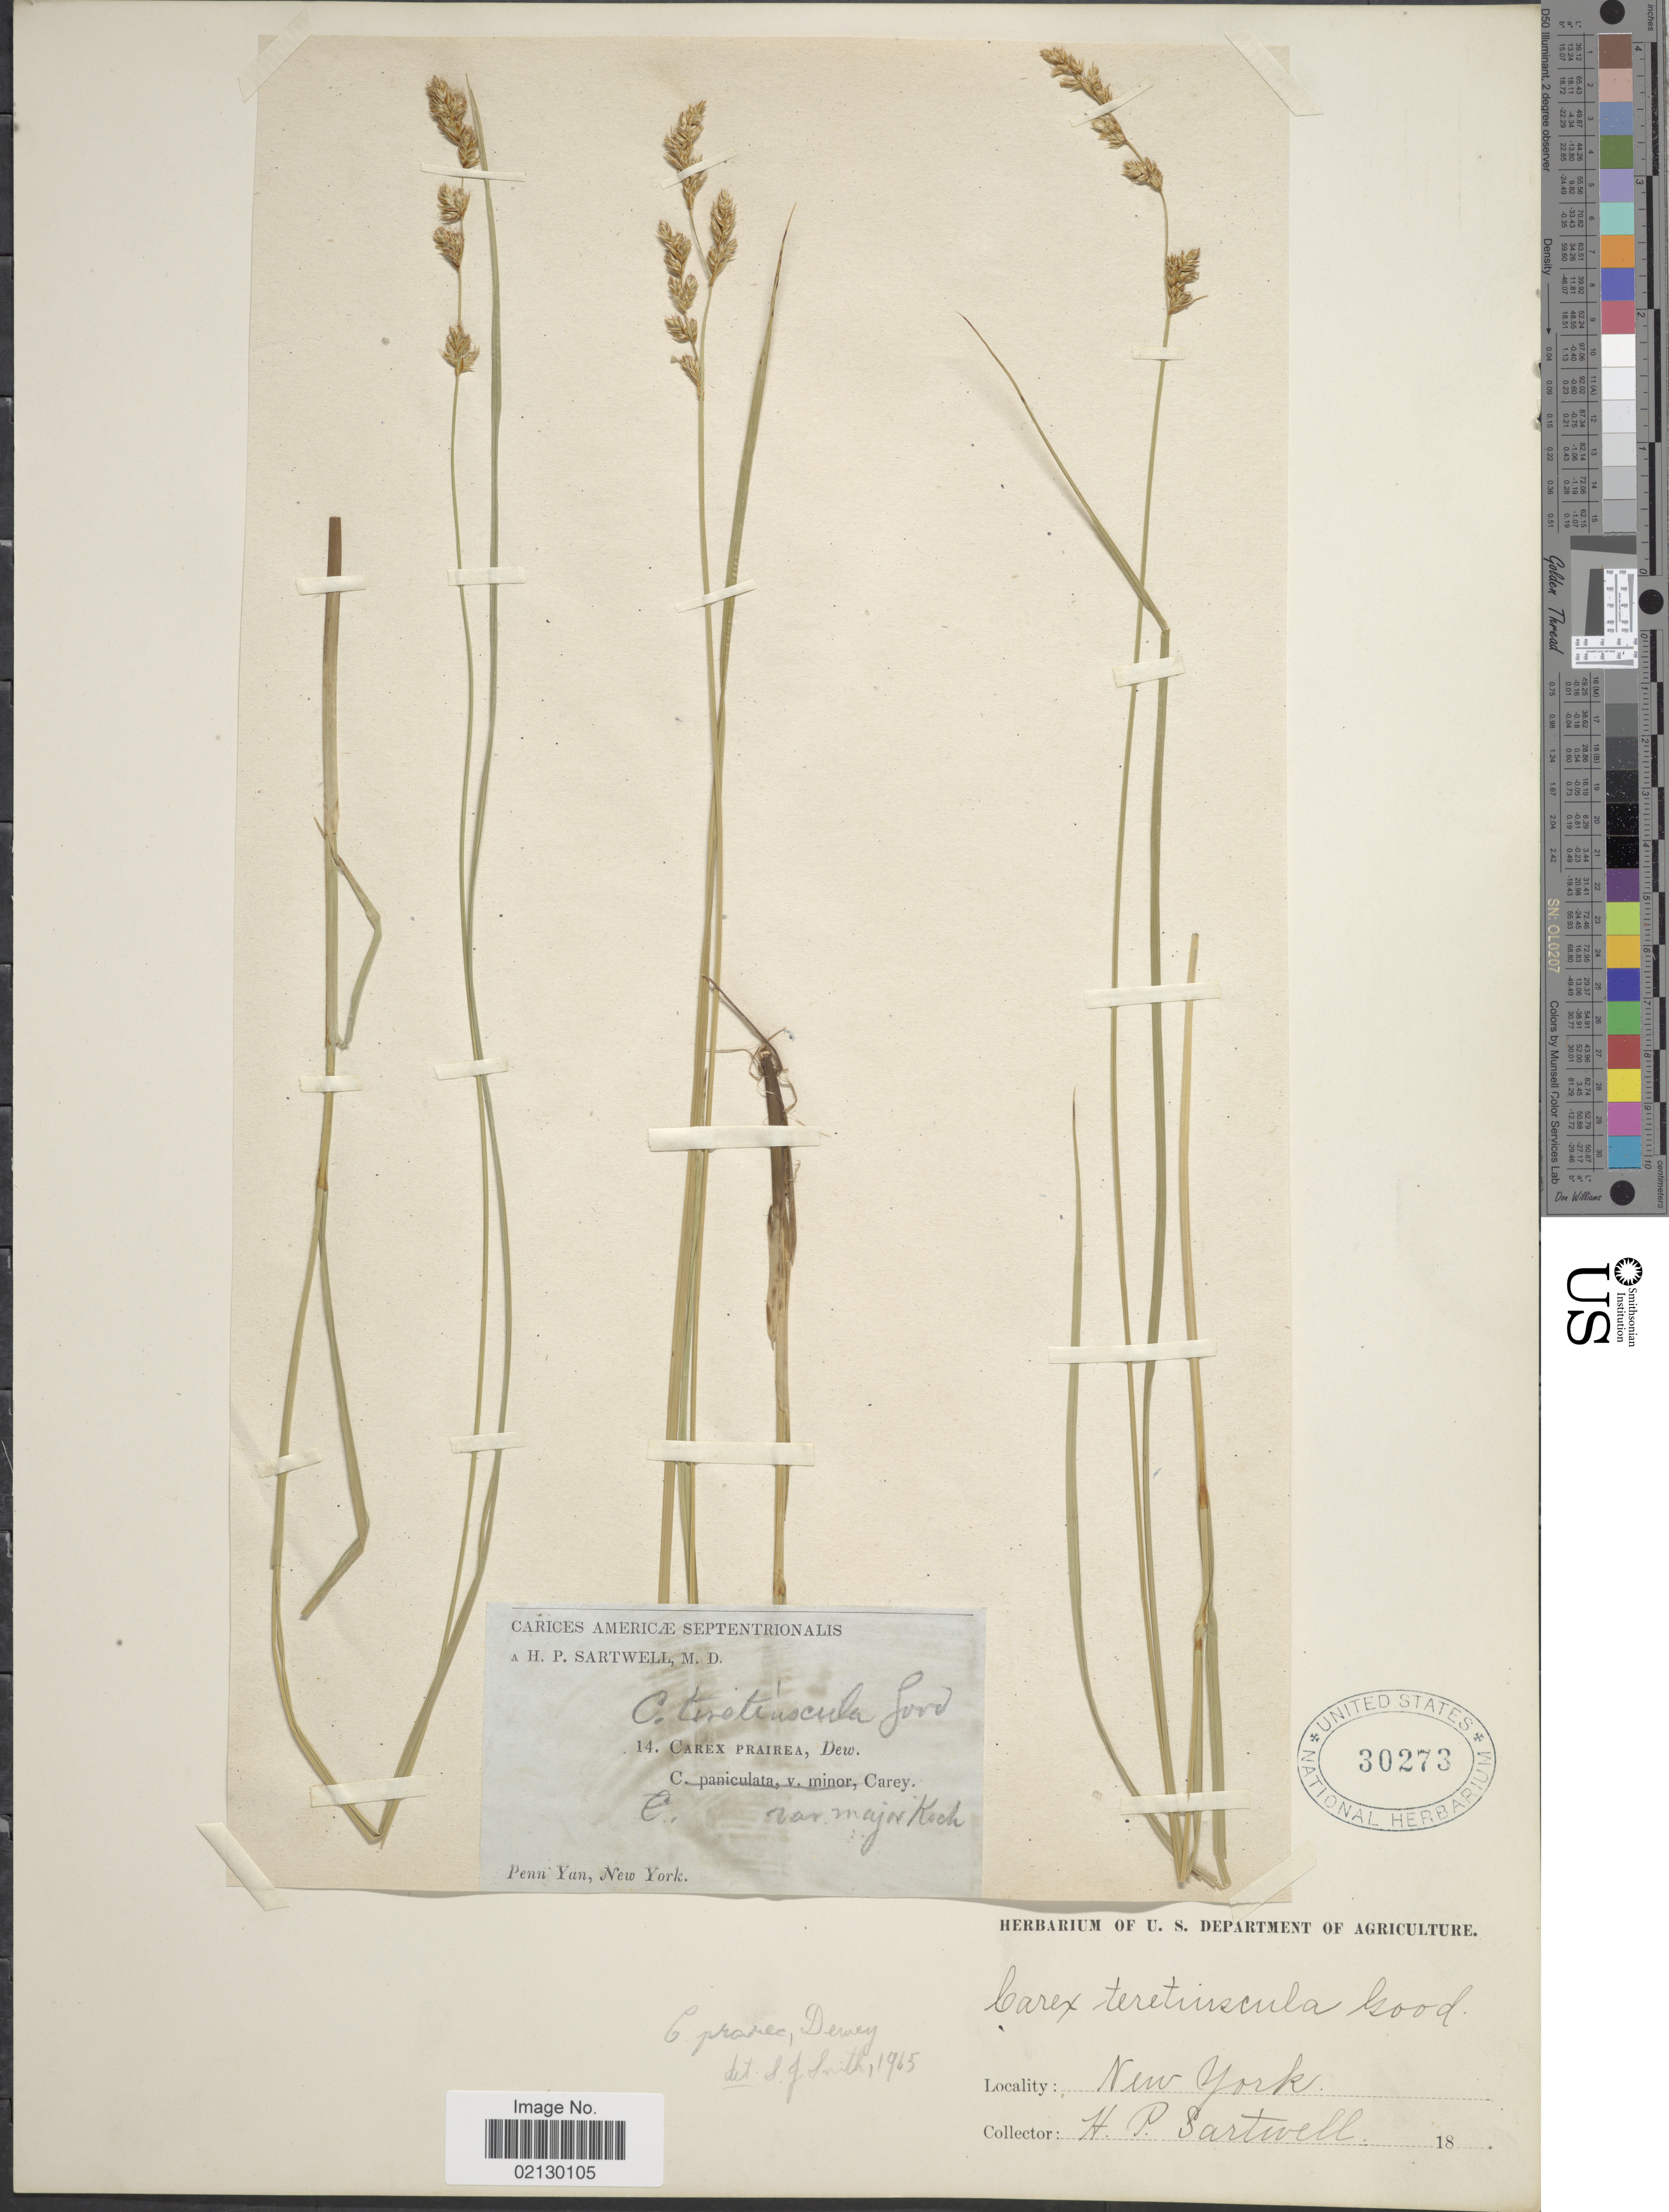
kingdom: Plantae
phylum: Tracheophyta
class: Liliopsida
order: Poales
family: Cyperaceae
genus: Carex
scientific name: Carex prairea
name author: Dewey ex Alph. Wood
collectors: H. P. Sartwell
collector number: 14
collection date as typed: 18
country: United States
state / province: New York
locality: Penn Yan, Americae Septentrionalis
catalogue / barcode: US 30273